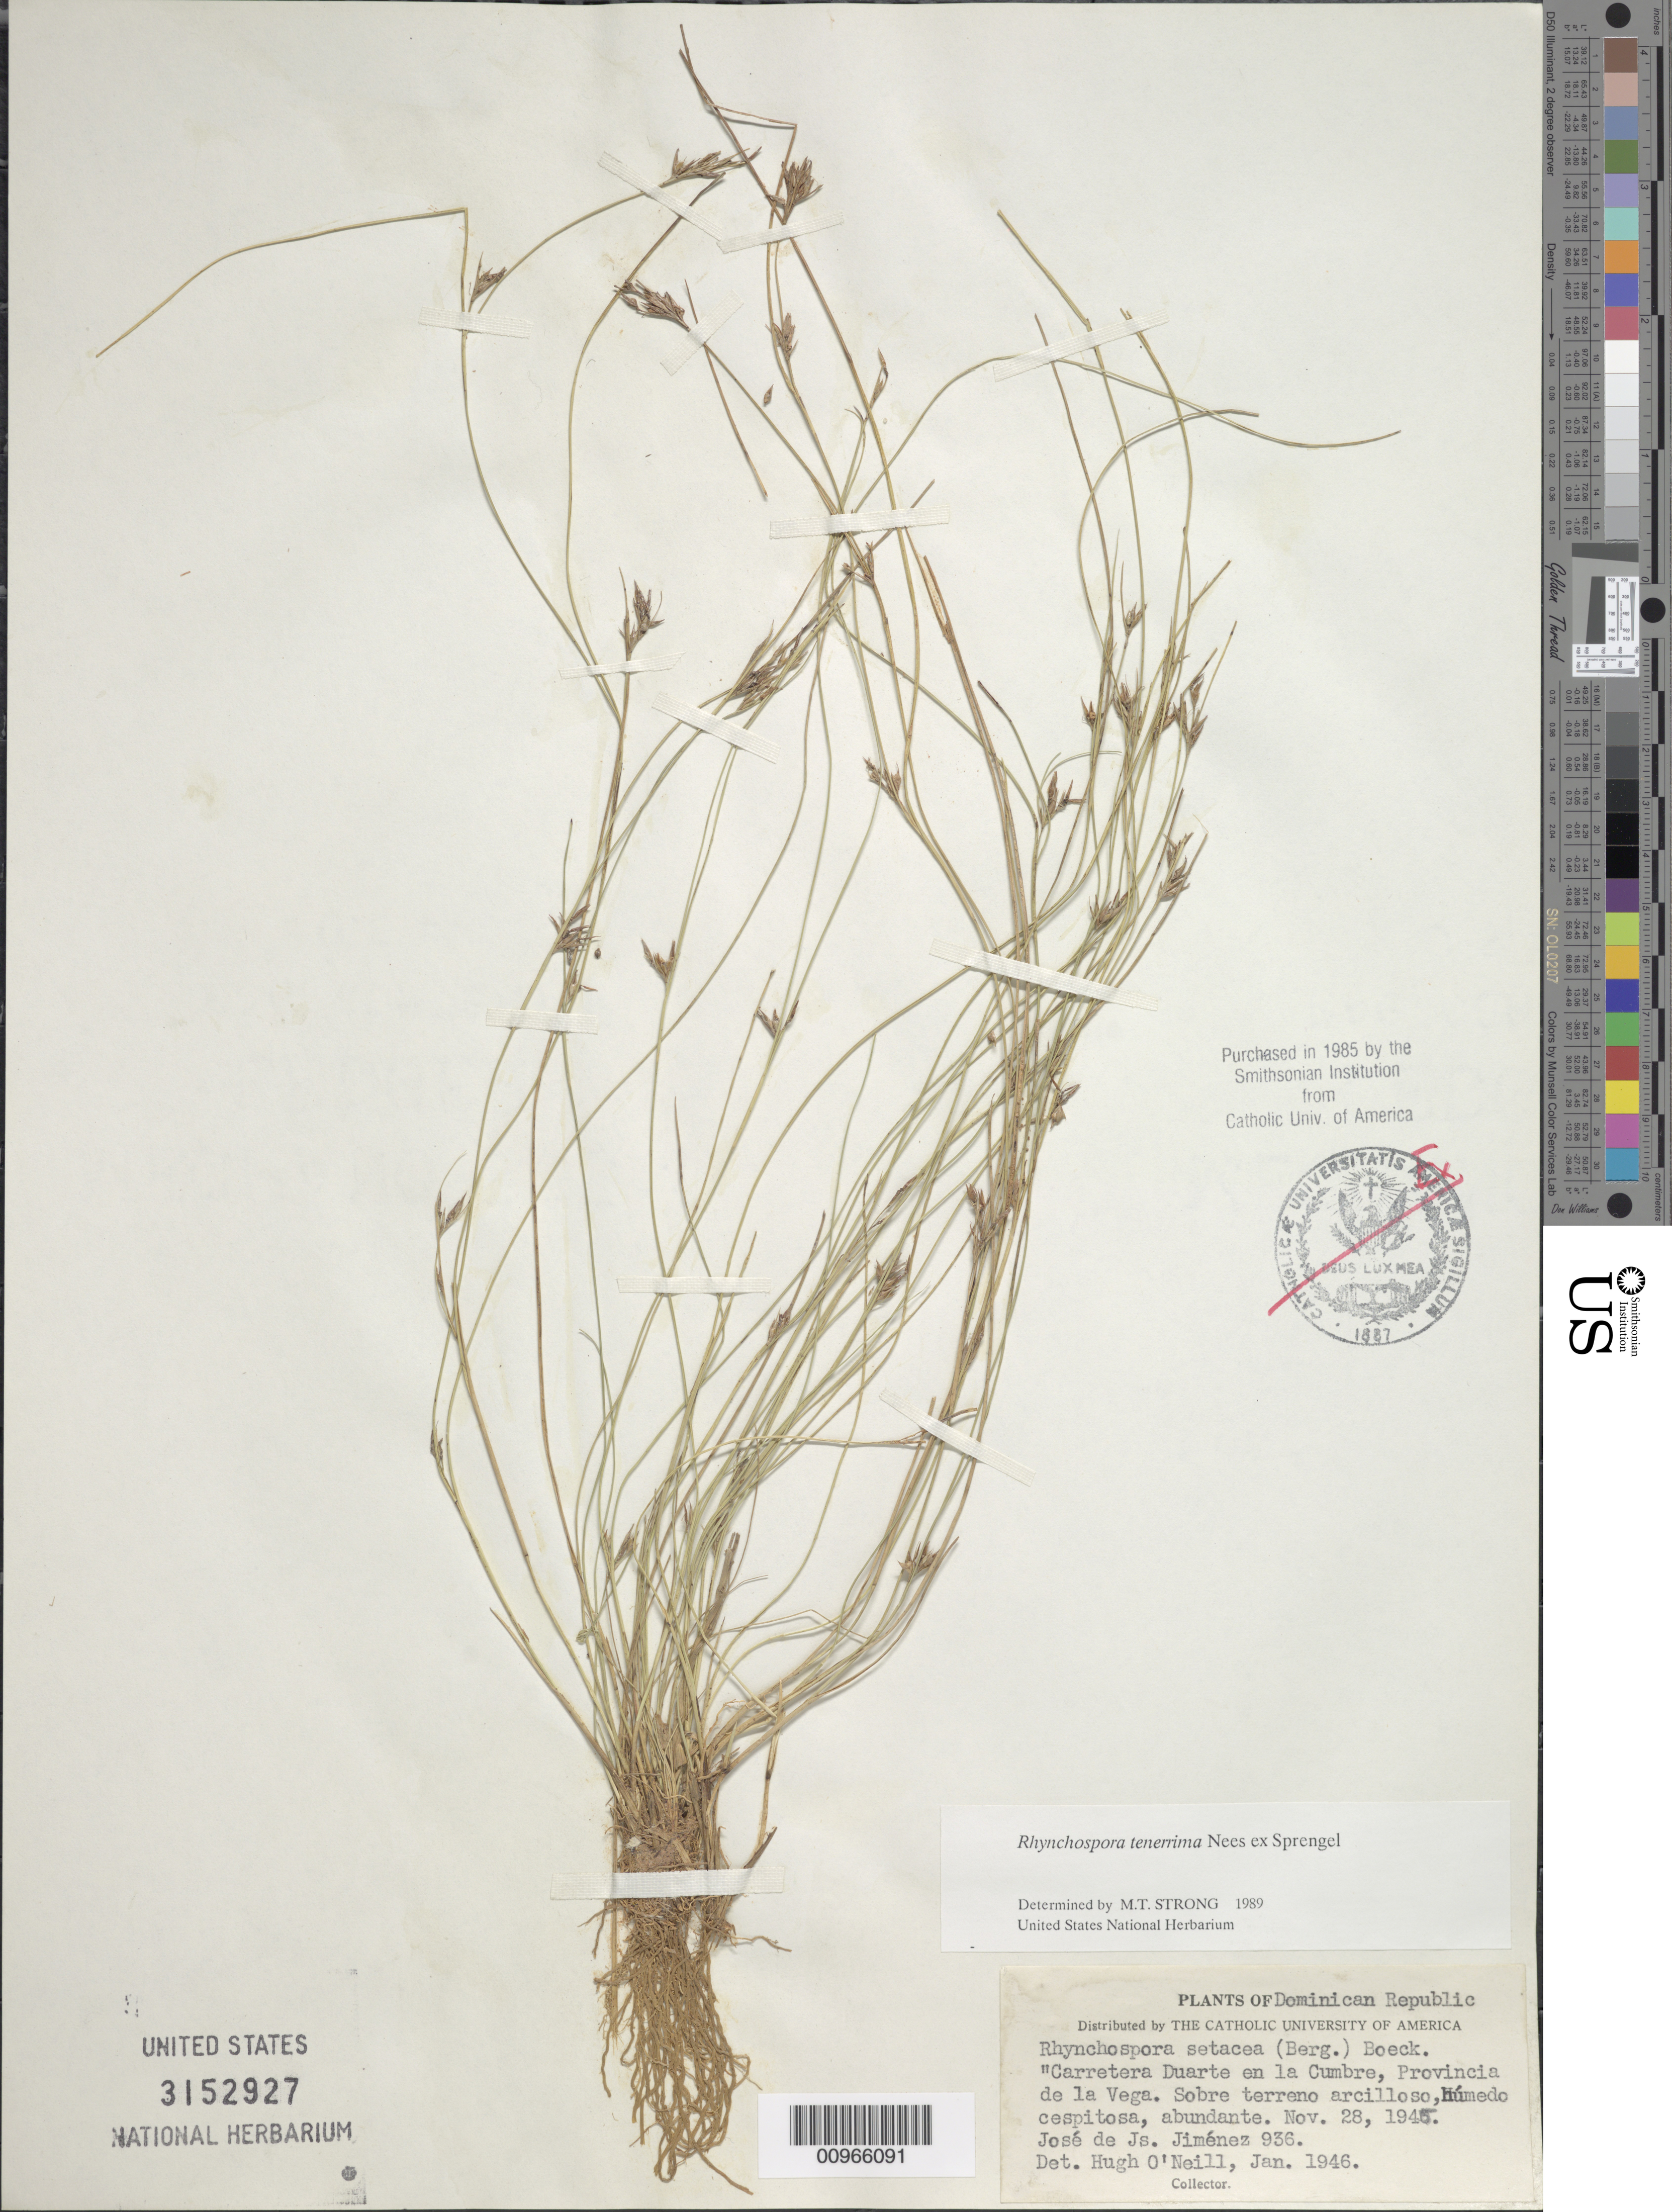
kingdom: Plantae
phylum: Tracheophyta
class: Liliopsida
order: Poales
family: Cyperaceae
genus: Rhynchospora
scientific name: Rhynchospora tenerrima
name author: Nees ex Spreng.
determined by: Strong, M. T., (US), Smithsonian Institution - National Museum of Natural History (UNITED STATES)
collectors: J. J. Jiménez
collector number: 936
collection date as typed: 28 Nov 1945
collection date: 1945-11-28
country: Dominican Republic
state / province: La Vega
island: Hispaniola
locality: Carretera Duarte en la Cumbre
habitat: Sobre terreno arcilloso, húmedo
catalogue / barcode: US 3152927